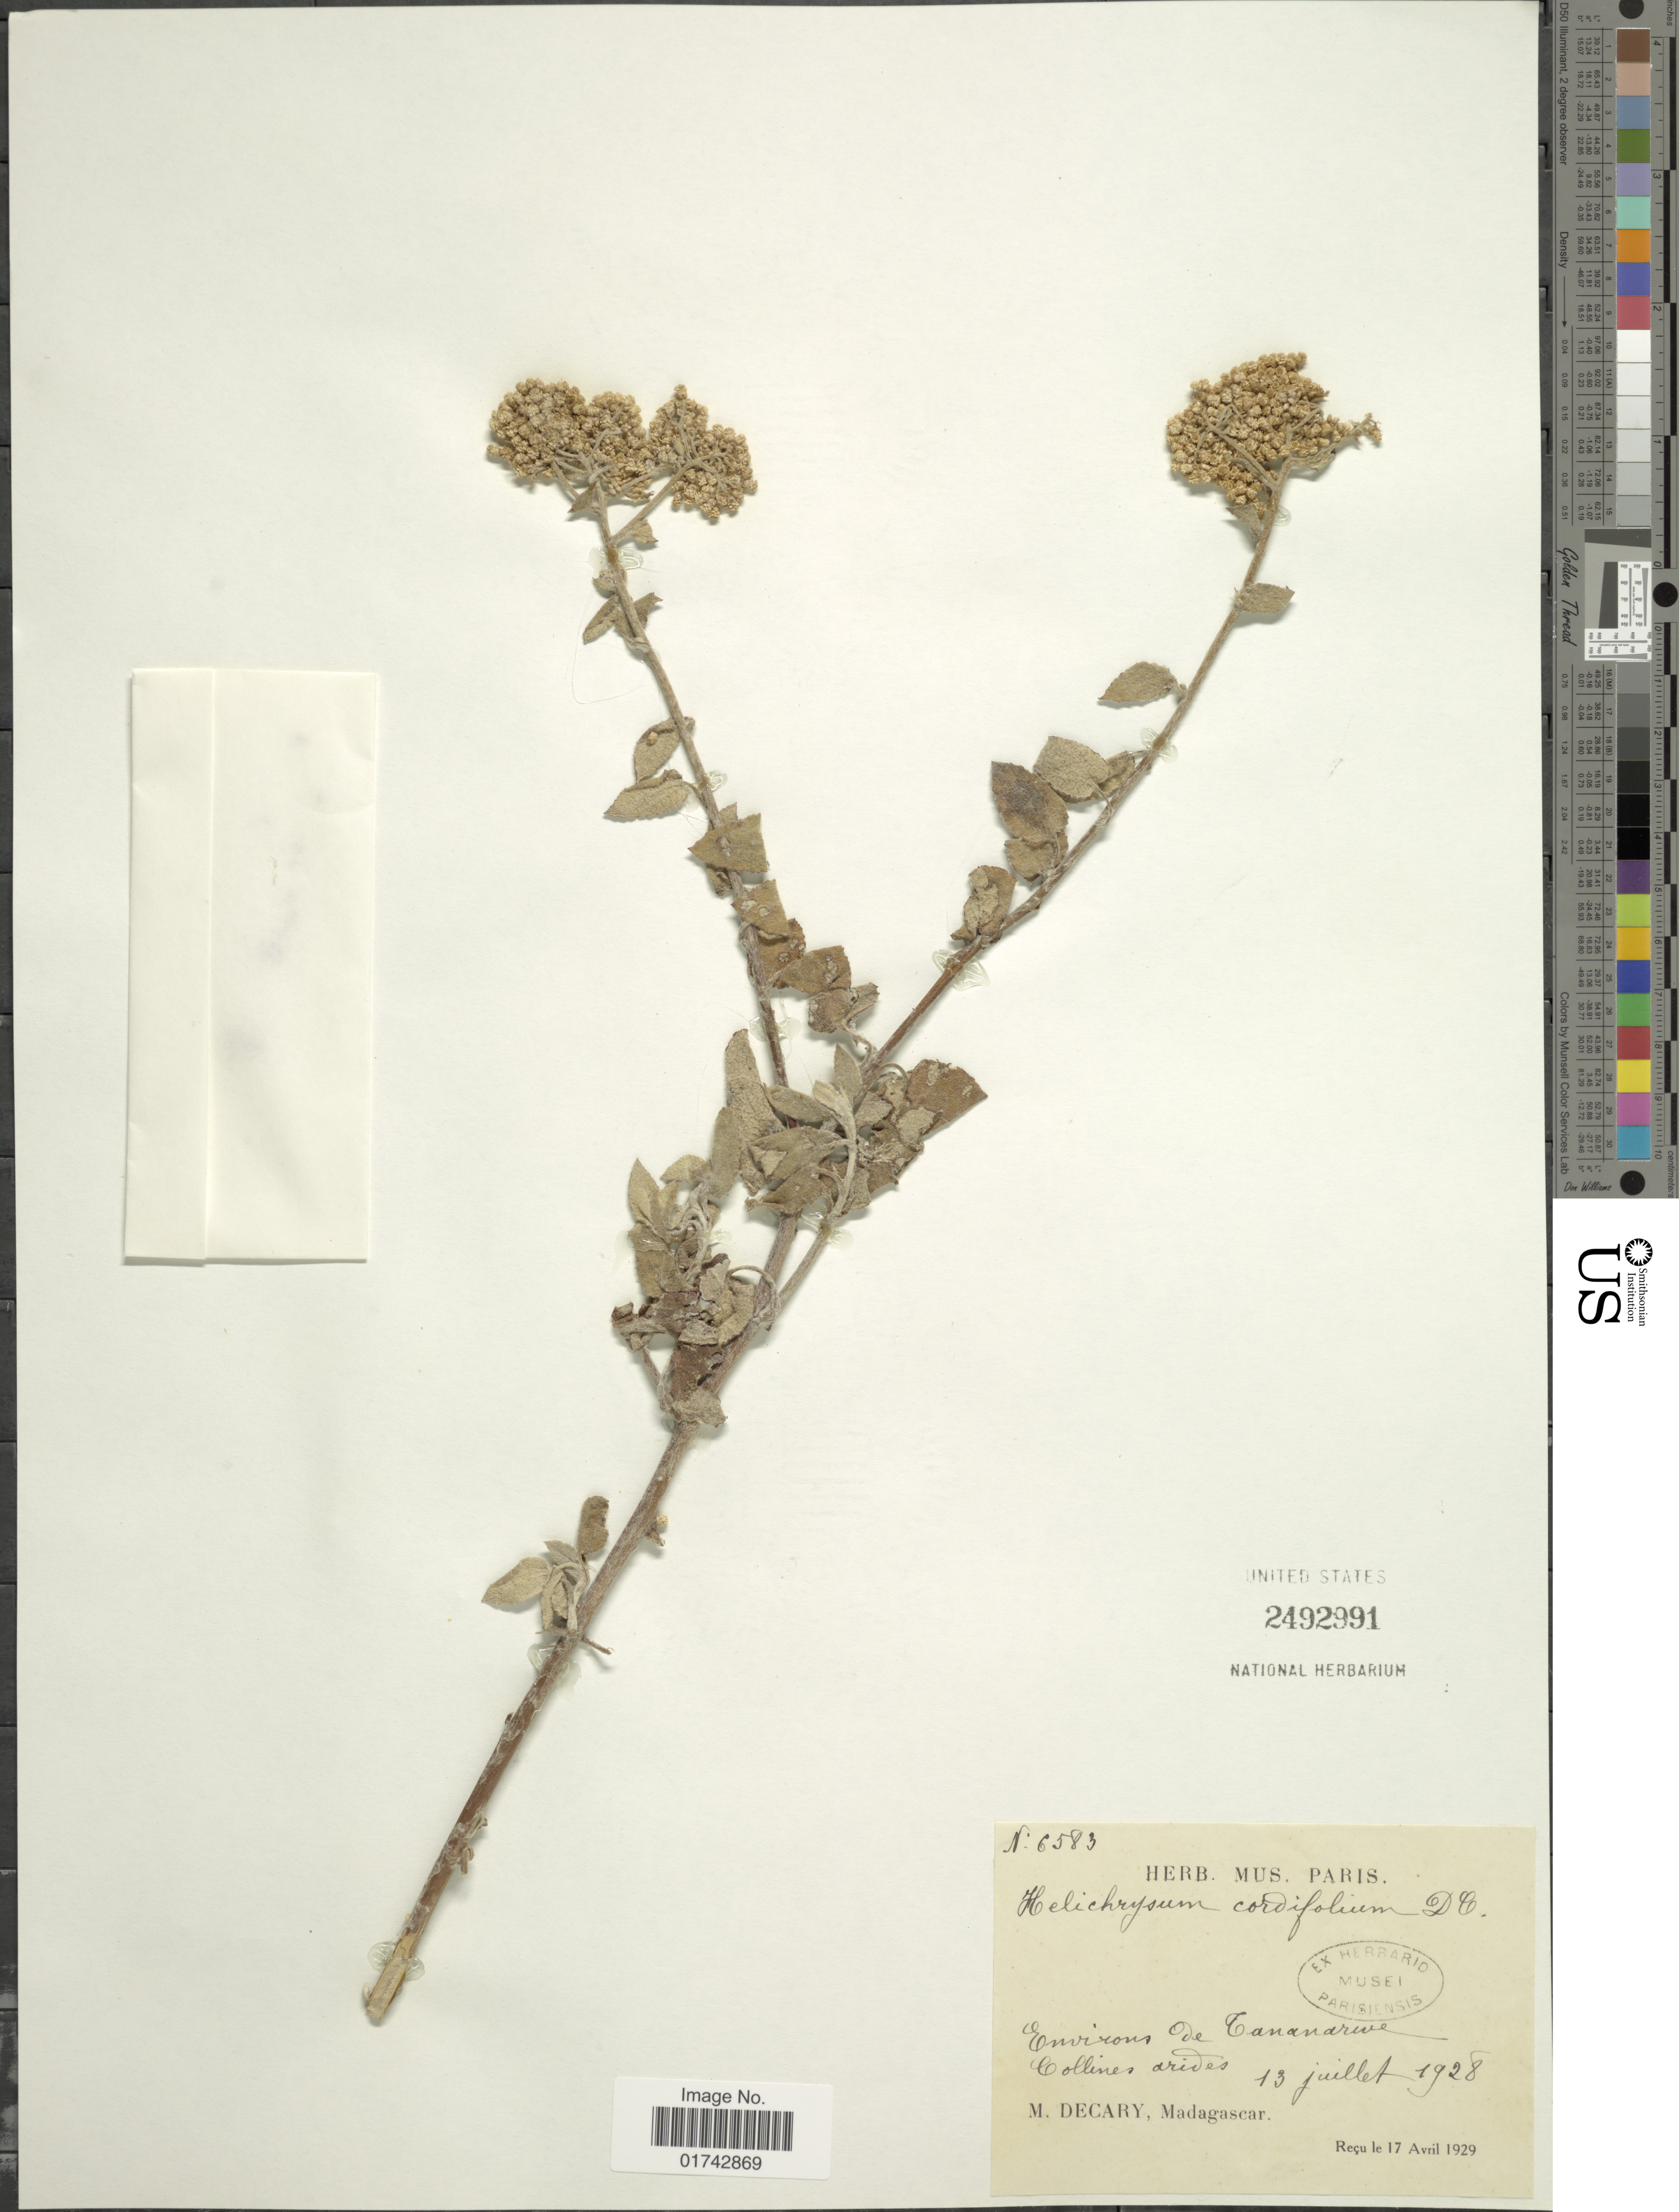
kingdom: Plantae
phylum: Tracheophyta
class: Magnoliopsida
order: Asterales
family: Asteraceae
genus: Helichrysum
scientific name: Helichrysum cordifolium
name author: DC.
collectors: R. Decary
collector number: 6583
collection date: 1928-07-13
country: Madagascar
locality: Environs de Tananarivo. Collines arides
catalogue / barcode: US 2492991